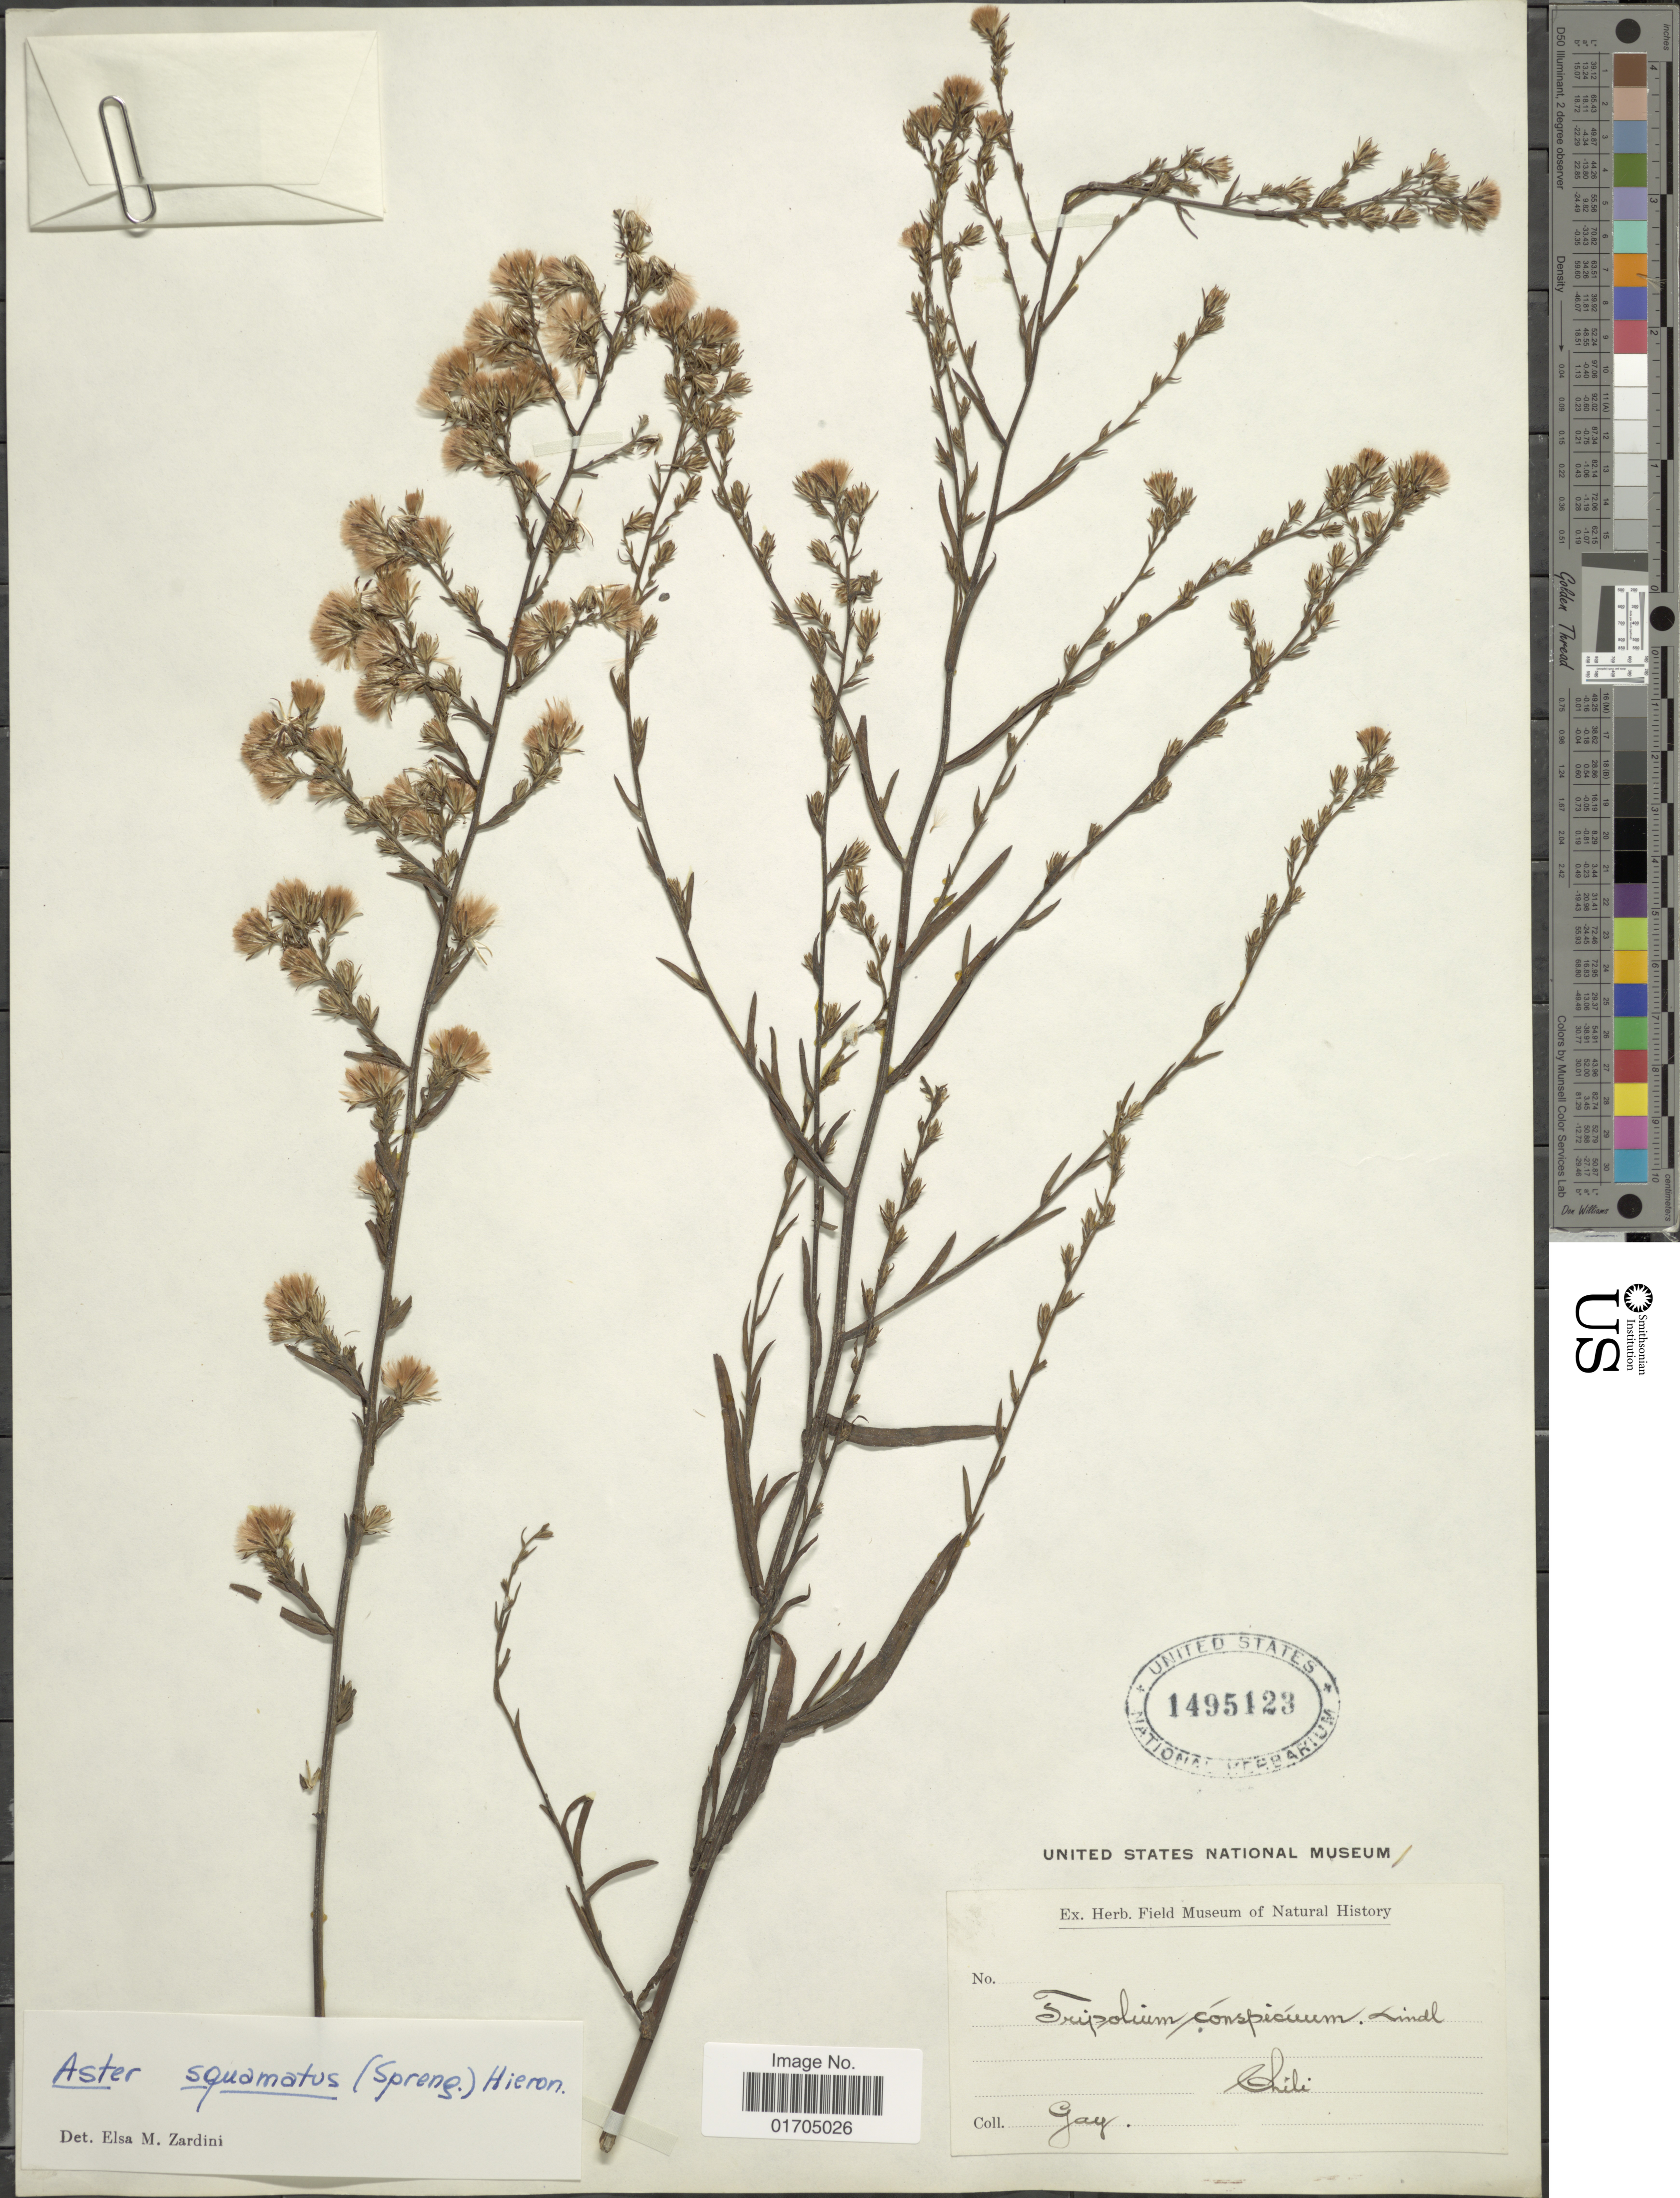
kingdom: Plantae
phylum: Tracheophyta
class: Magnoliopsida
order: Asterales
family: Asteraceae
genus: Symphyotrichum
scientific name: Symphyotrichum squamatum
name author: (Spreng.) G.L. Nesom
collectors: -- Gay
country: Chile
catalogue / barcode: US 1495123